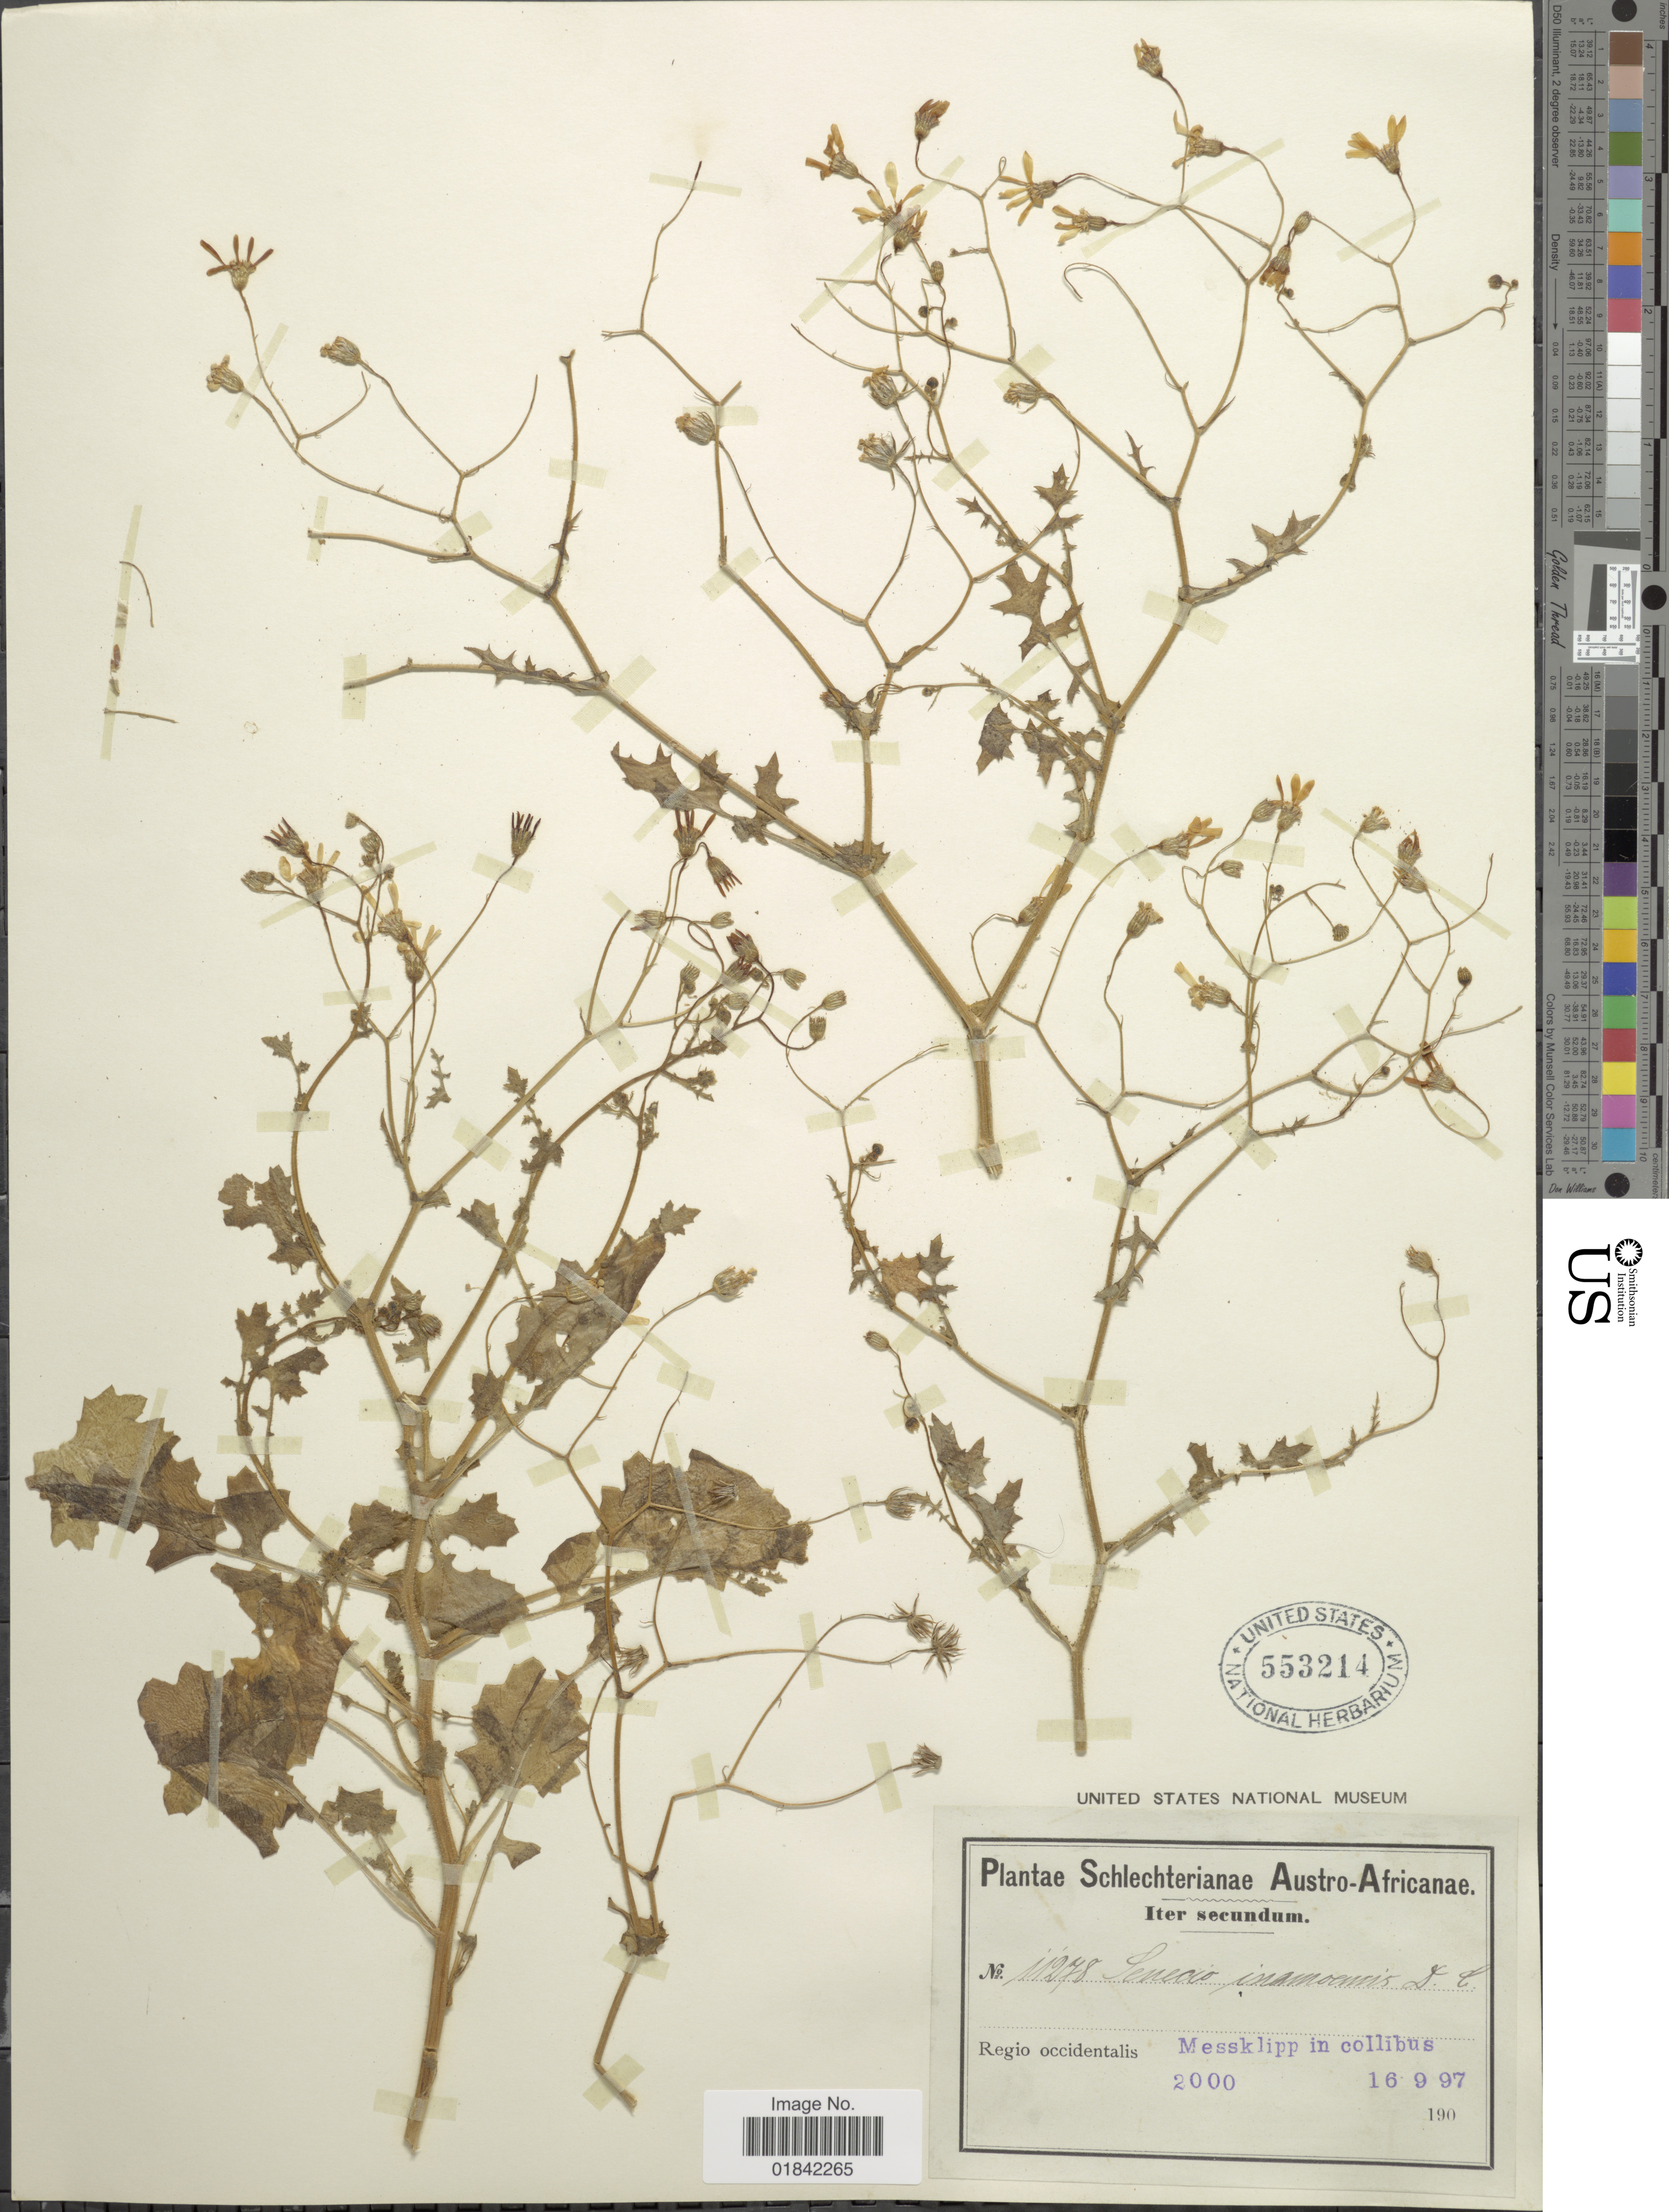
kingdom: Plantae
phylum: Tracheophyta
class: Magnoliopsida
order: Asterales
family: Asteraceae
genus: Senecio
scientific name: Senecio inamoenus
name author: DC.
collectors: F. R. R. Schlechter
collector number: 11278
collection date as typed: Transcribed d/m/y: 16/9/97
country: South Africa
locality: Austro- Africanae, Regio occidentalis, Messklipp in collibus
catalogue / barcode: US 553214